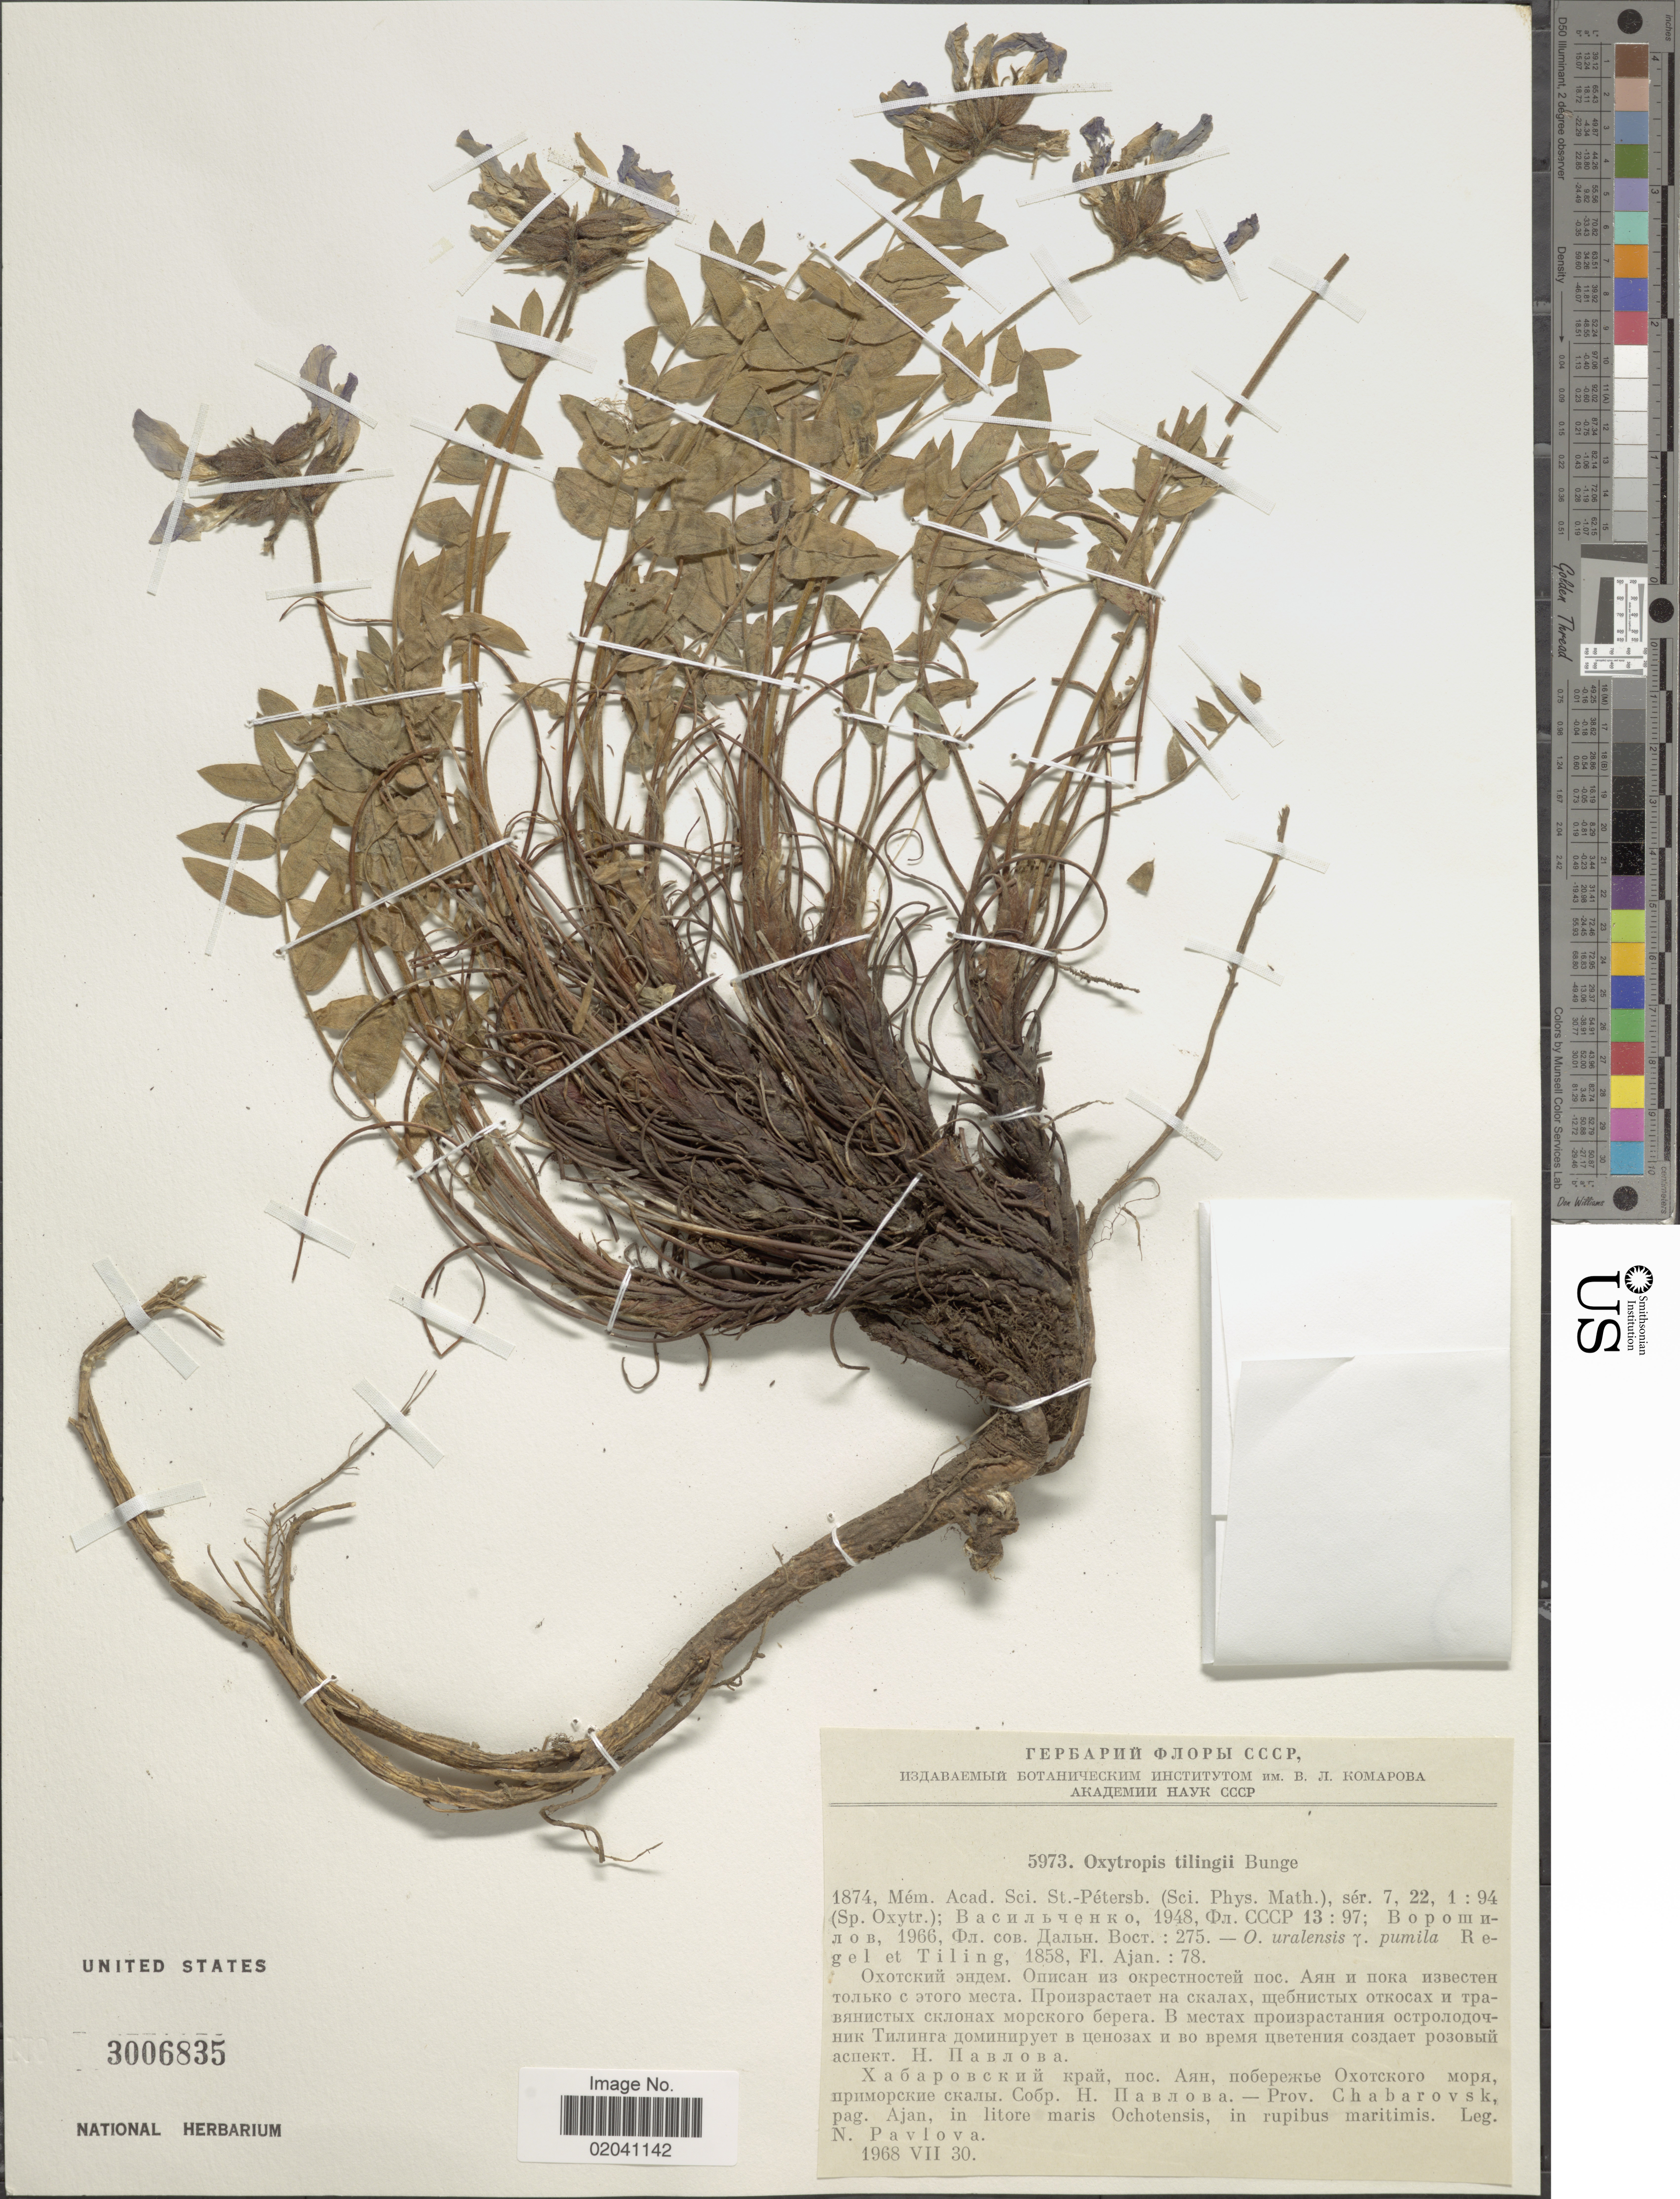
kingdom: Plantae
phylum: Tracheophyta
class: Magnoliopsida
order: Fabales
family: Fabaceae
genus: Oxytropis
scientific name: Oxytropis tilingii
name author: Bunge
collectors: N. Pavlova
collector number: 5973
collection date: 1968-07-30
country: Russian Federation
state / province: Khabarovsk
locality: Prov. Chabarovsk, pag. Ajan, in litore maris Ochotensis, in rupibus maritimis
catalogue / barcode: US 3006835